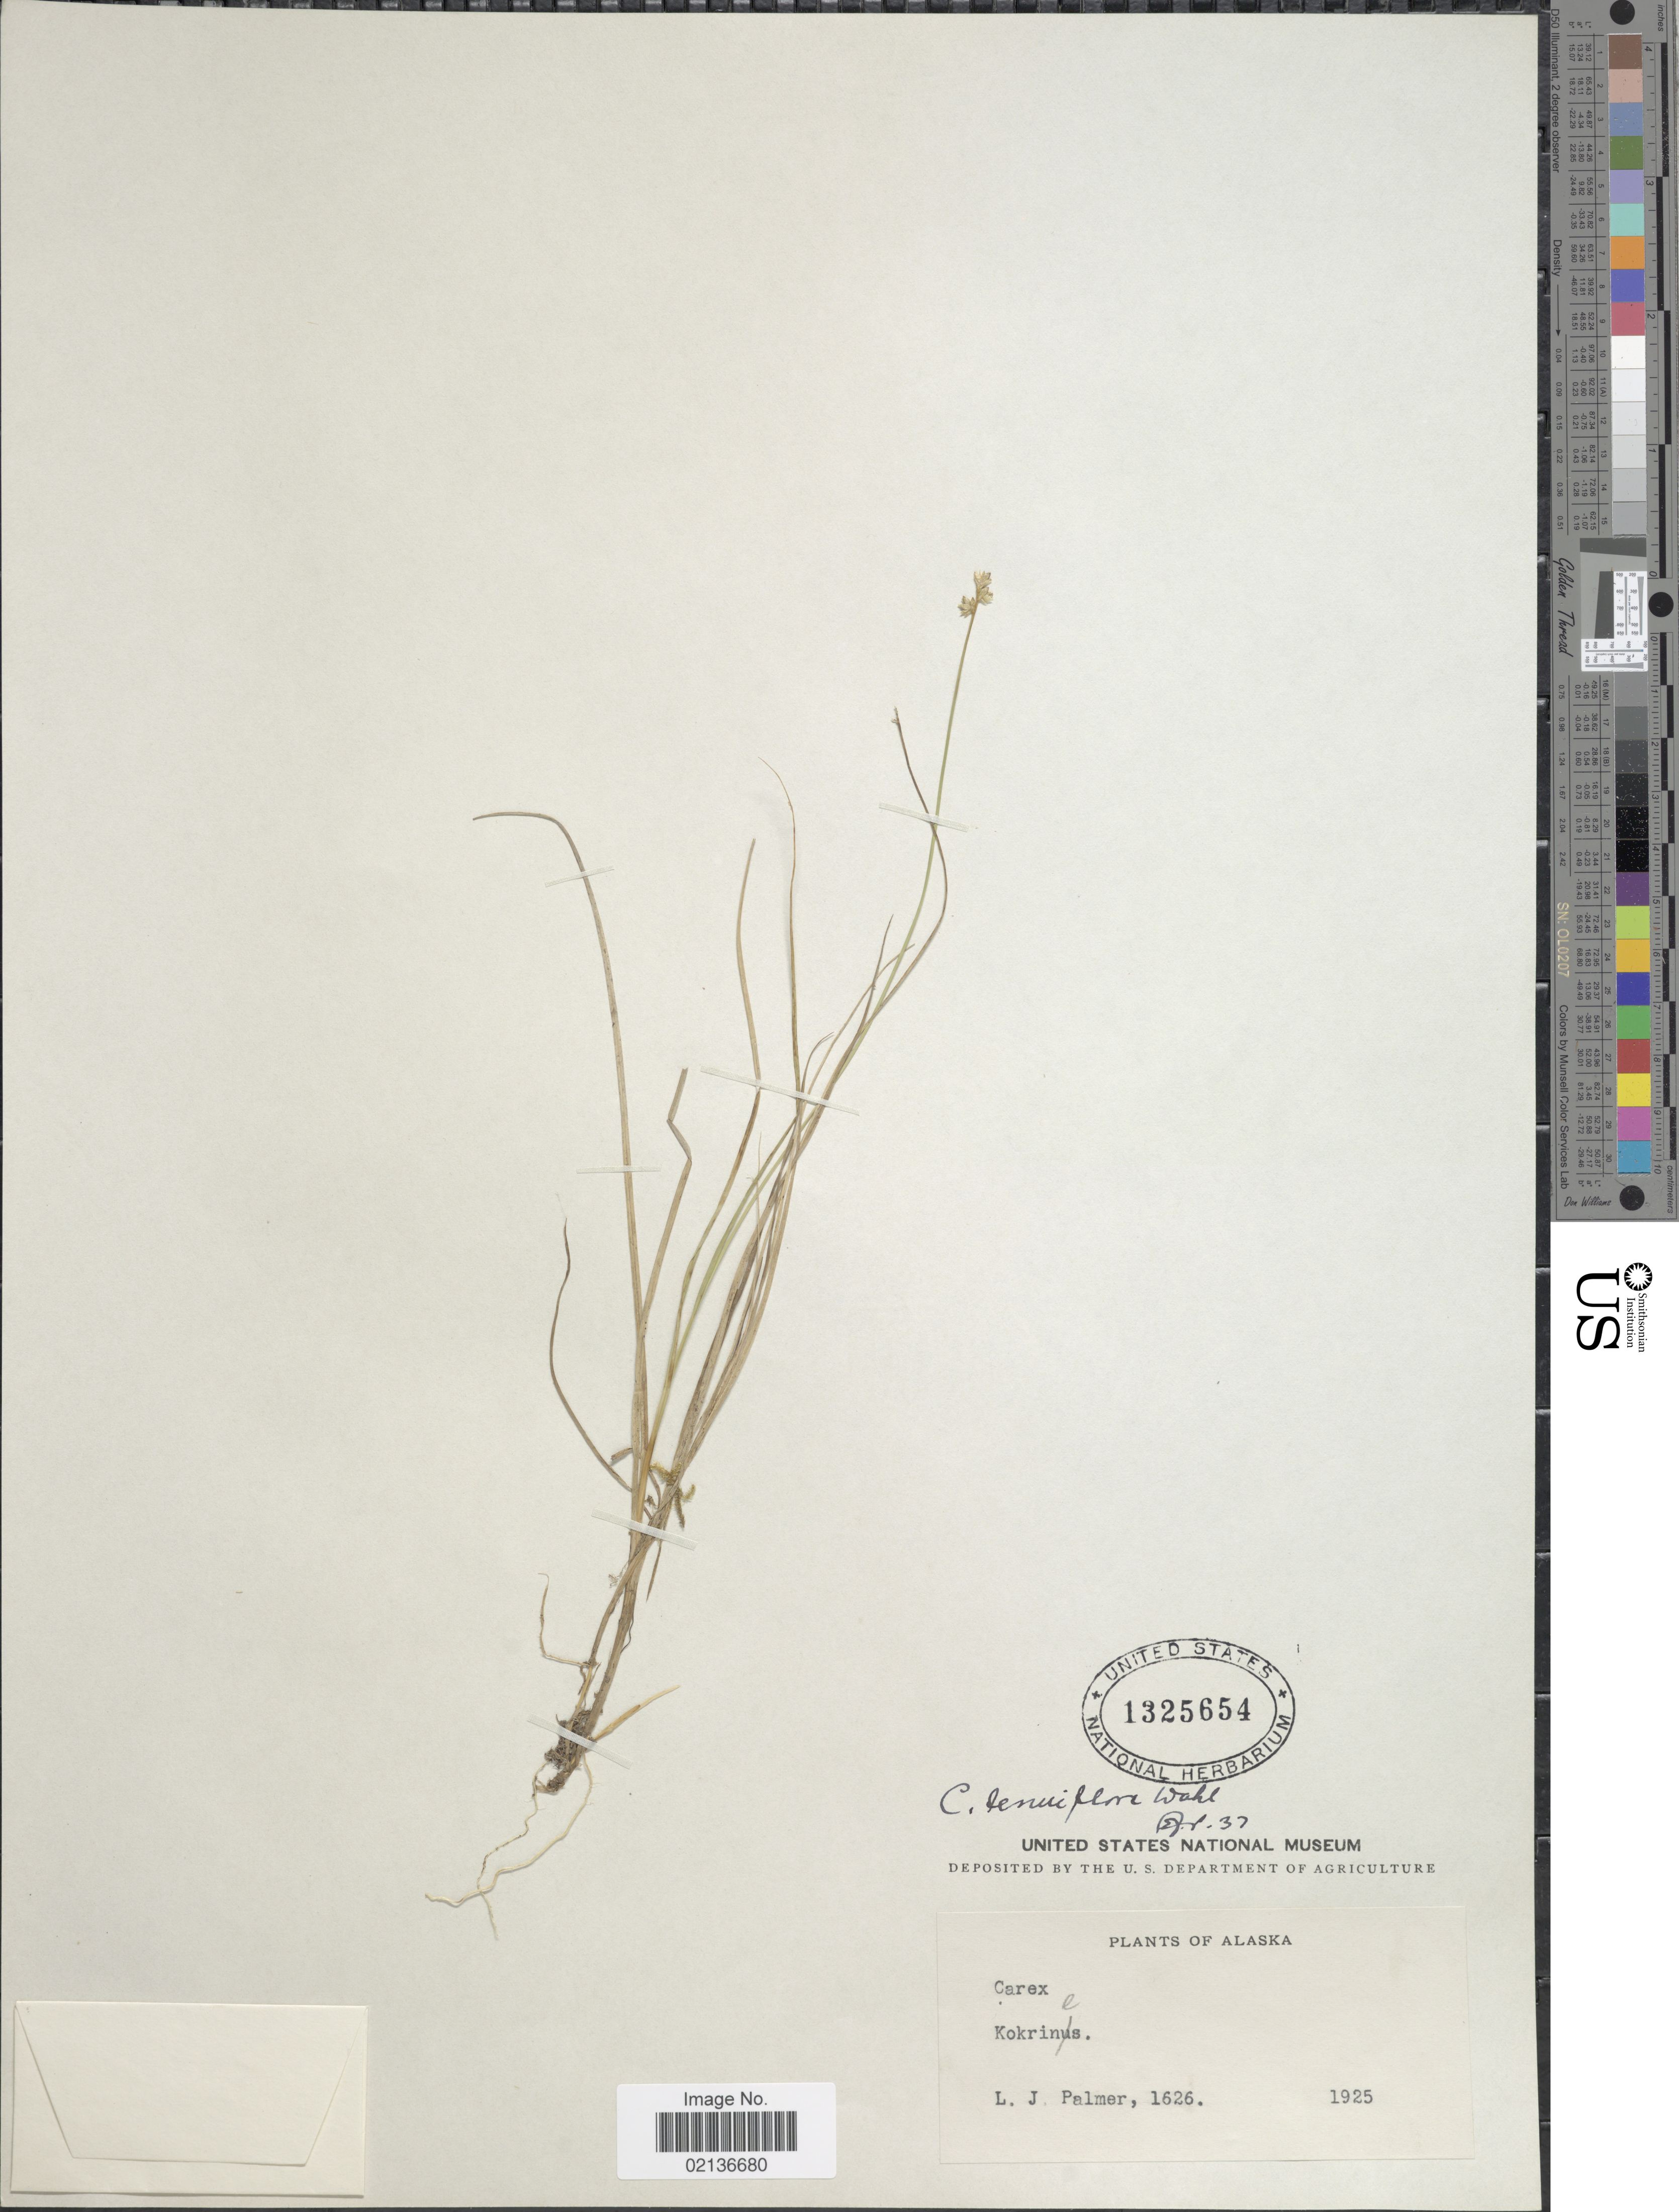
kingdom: Plantae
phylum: Tracheophyta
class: Liliopsida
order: Poales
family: Cyperaceae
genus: Carex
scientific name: Carex tenuiflora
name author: Wahlenb.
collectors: L. J. Palmer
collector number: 1626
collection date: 1925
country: United States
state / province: Alaska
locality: Kokrines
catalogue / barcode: US 1325654